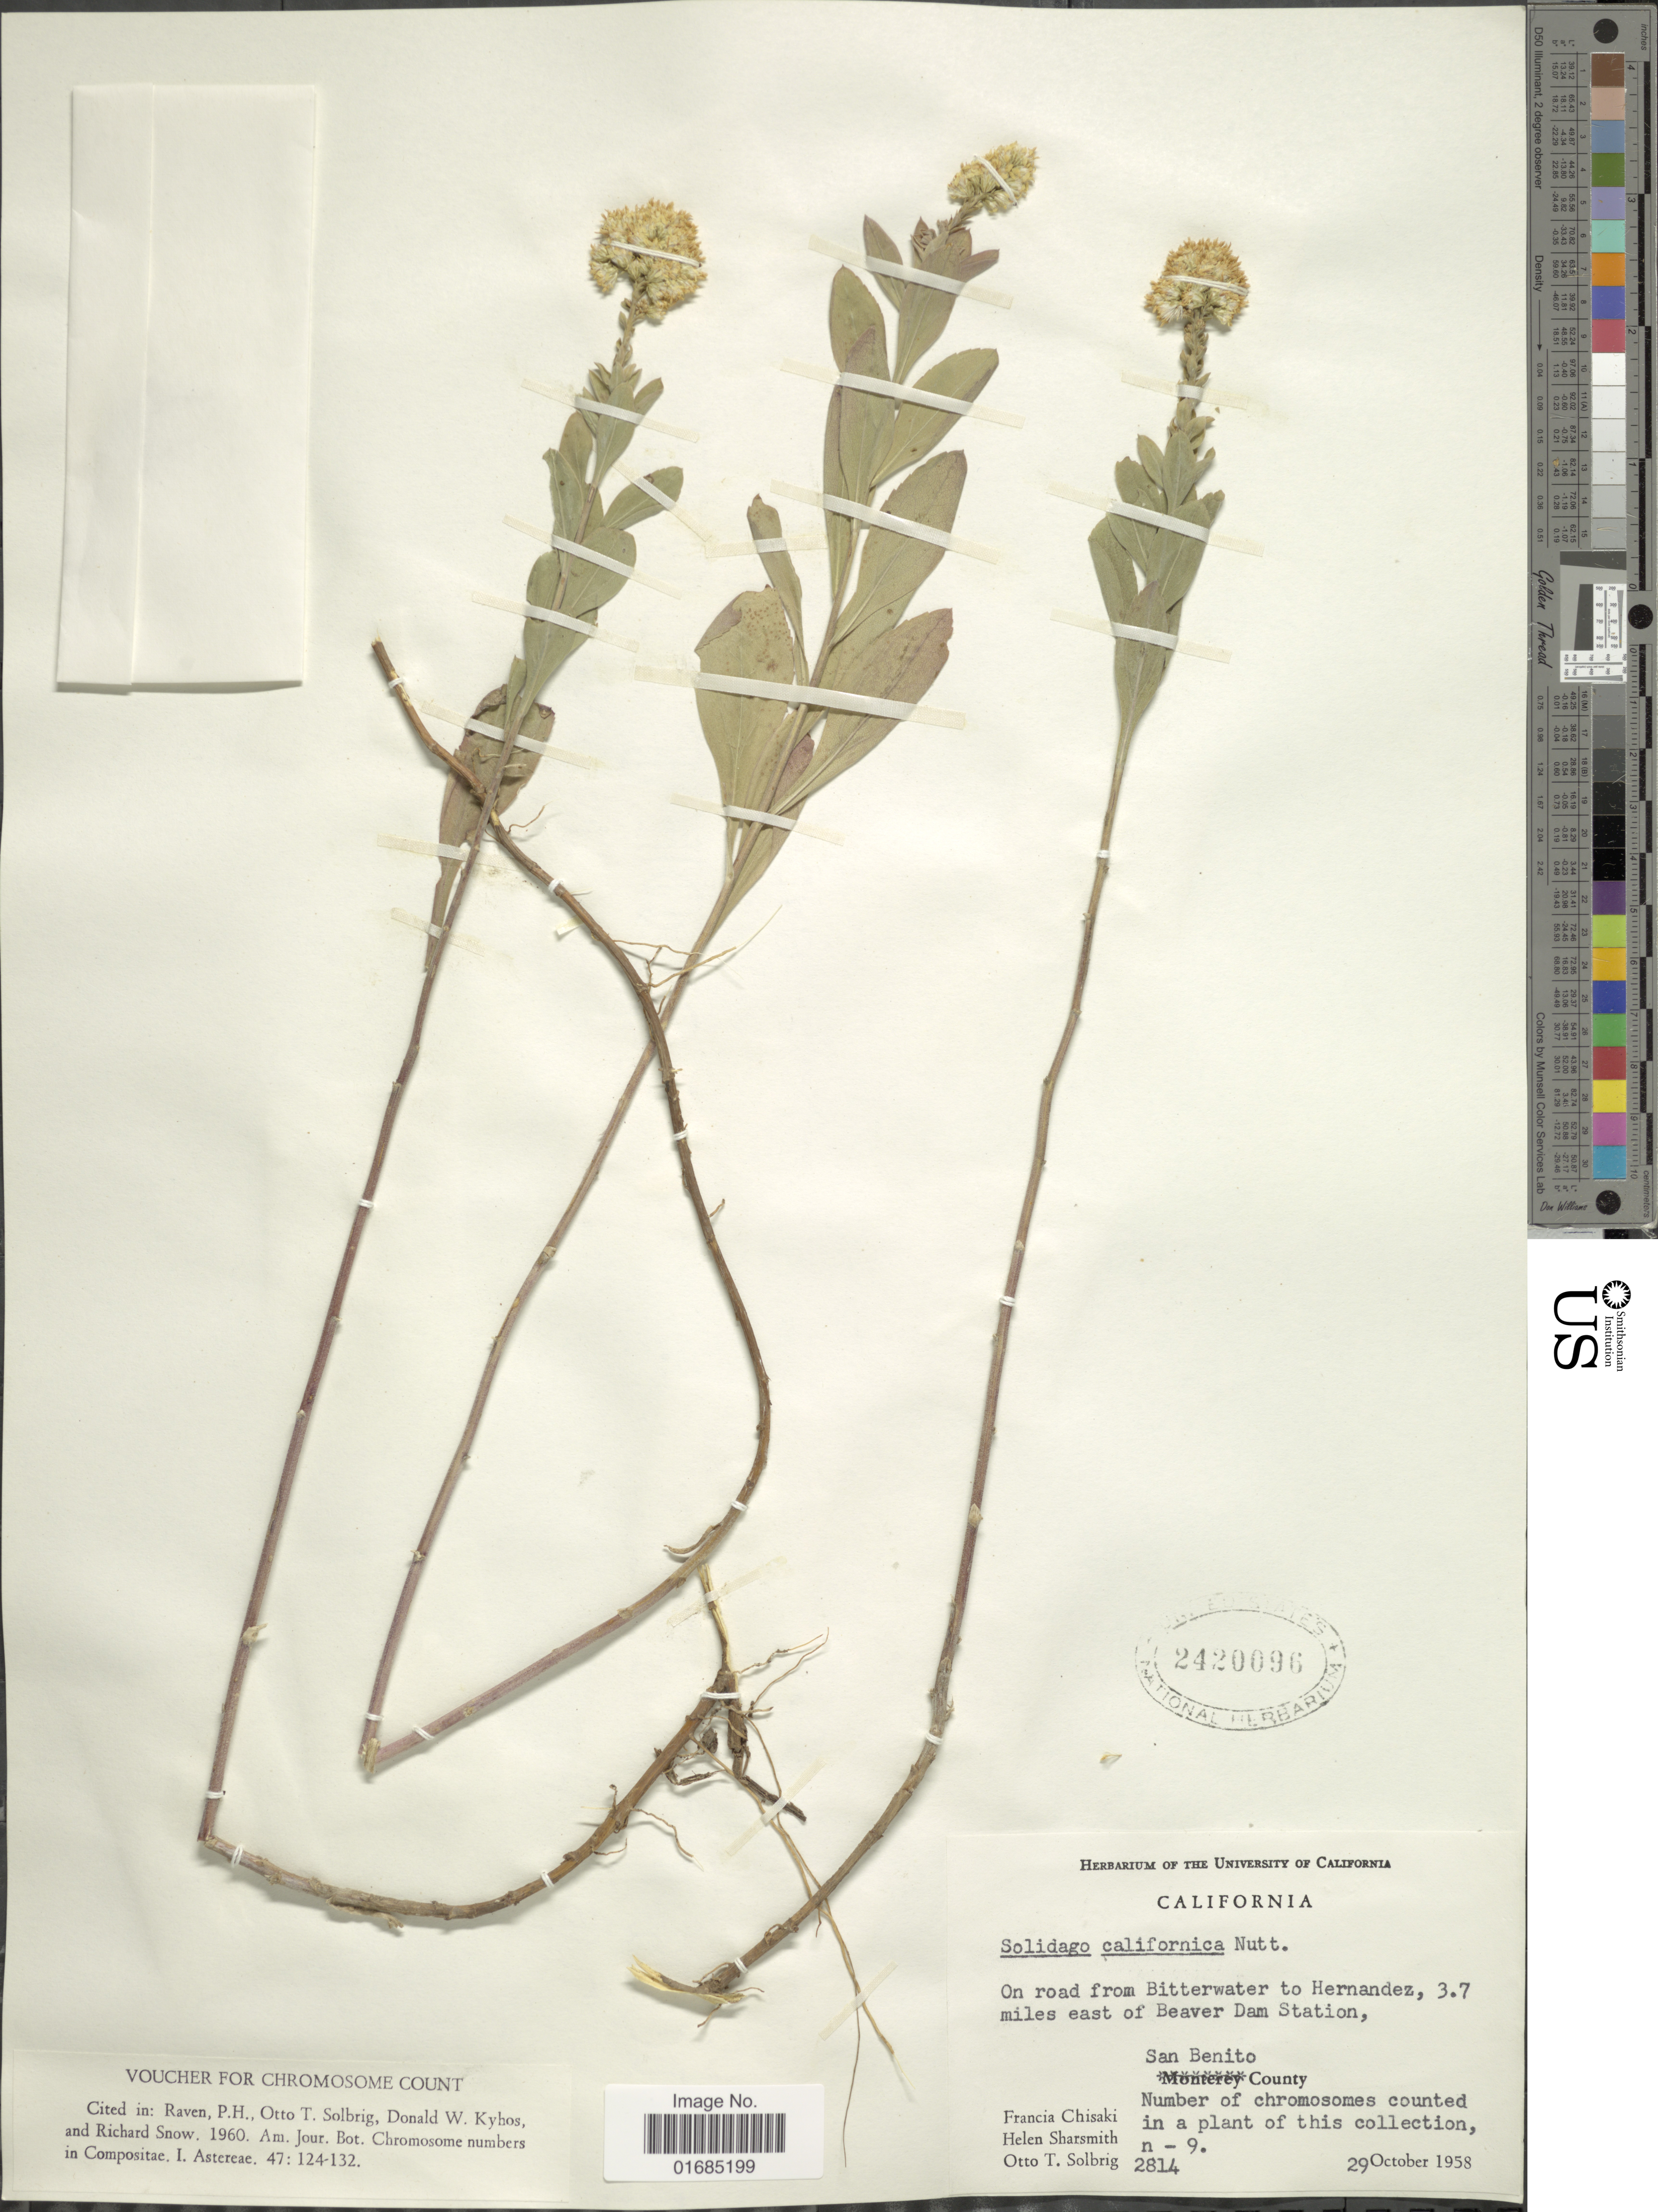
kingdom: Plantae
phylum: Tracheophyta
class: Magnoliopsida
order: Asterales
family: Asteraceae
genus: Solidago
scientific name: Solidago californica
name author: Nutt.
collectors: F. Chisaki, H. Sharsmith & O. T. Solbrig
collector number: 2814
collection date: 1958-10-29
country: United States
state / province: California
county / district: San Benito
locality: On road from Bitterwater to Hernandez, 3.7 miles west of Beaver Dam Station, San Benito County.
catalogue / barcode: US 2420096